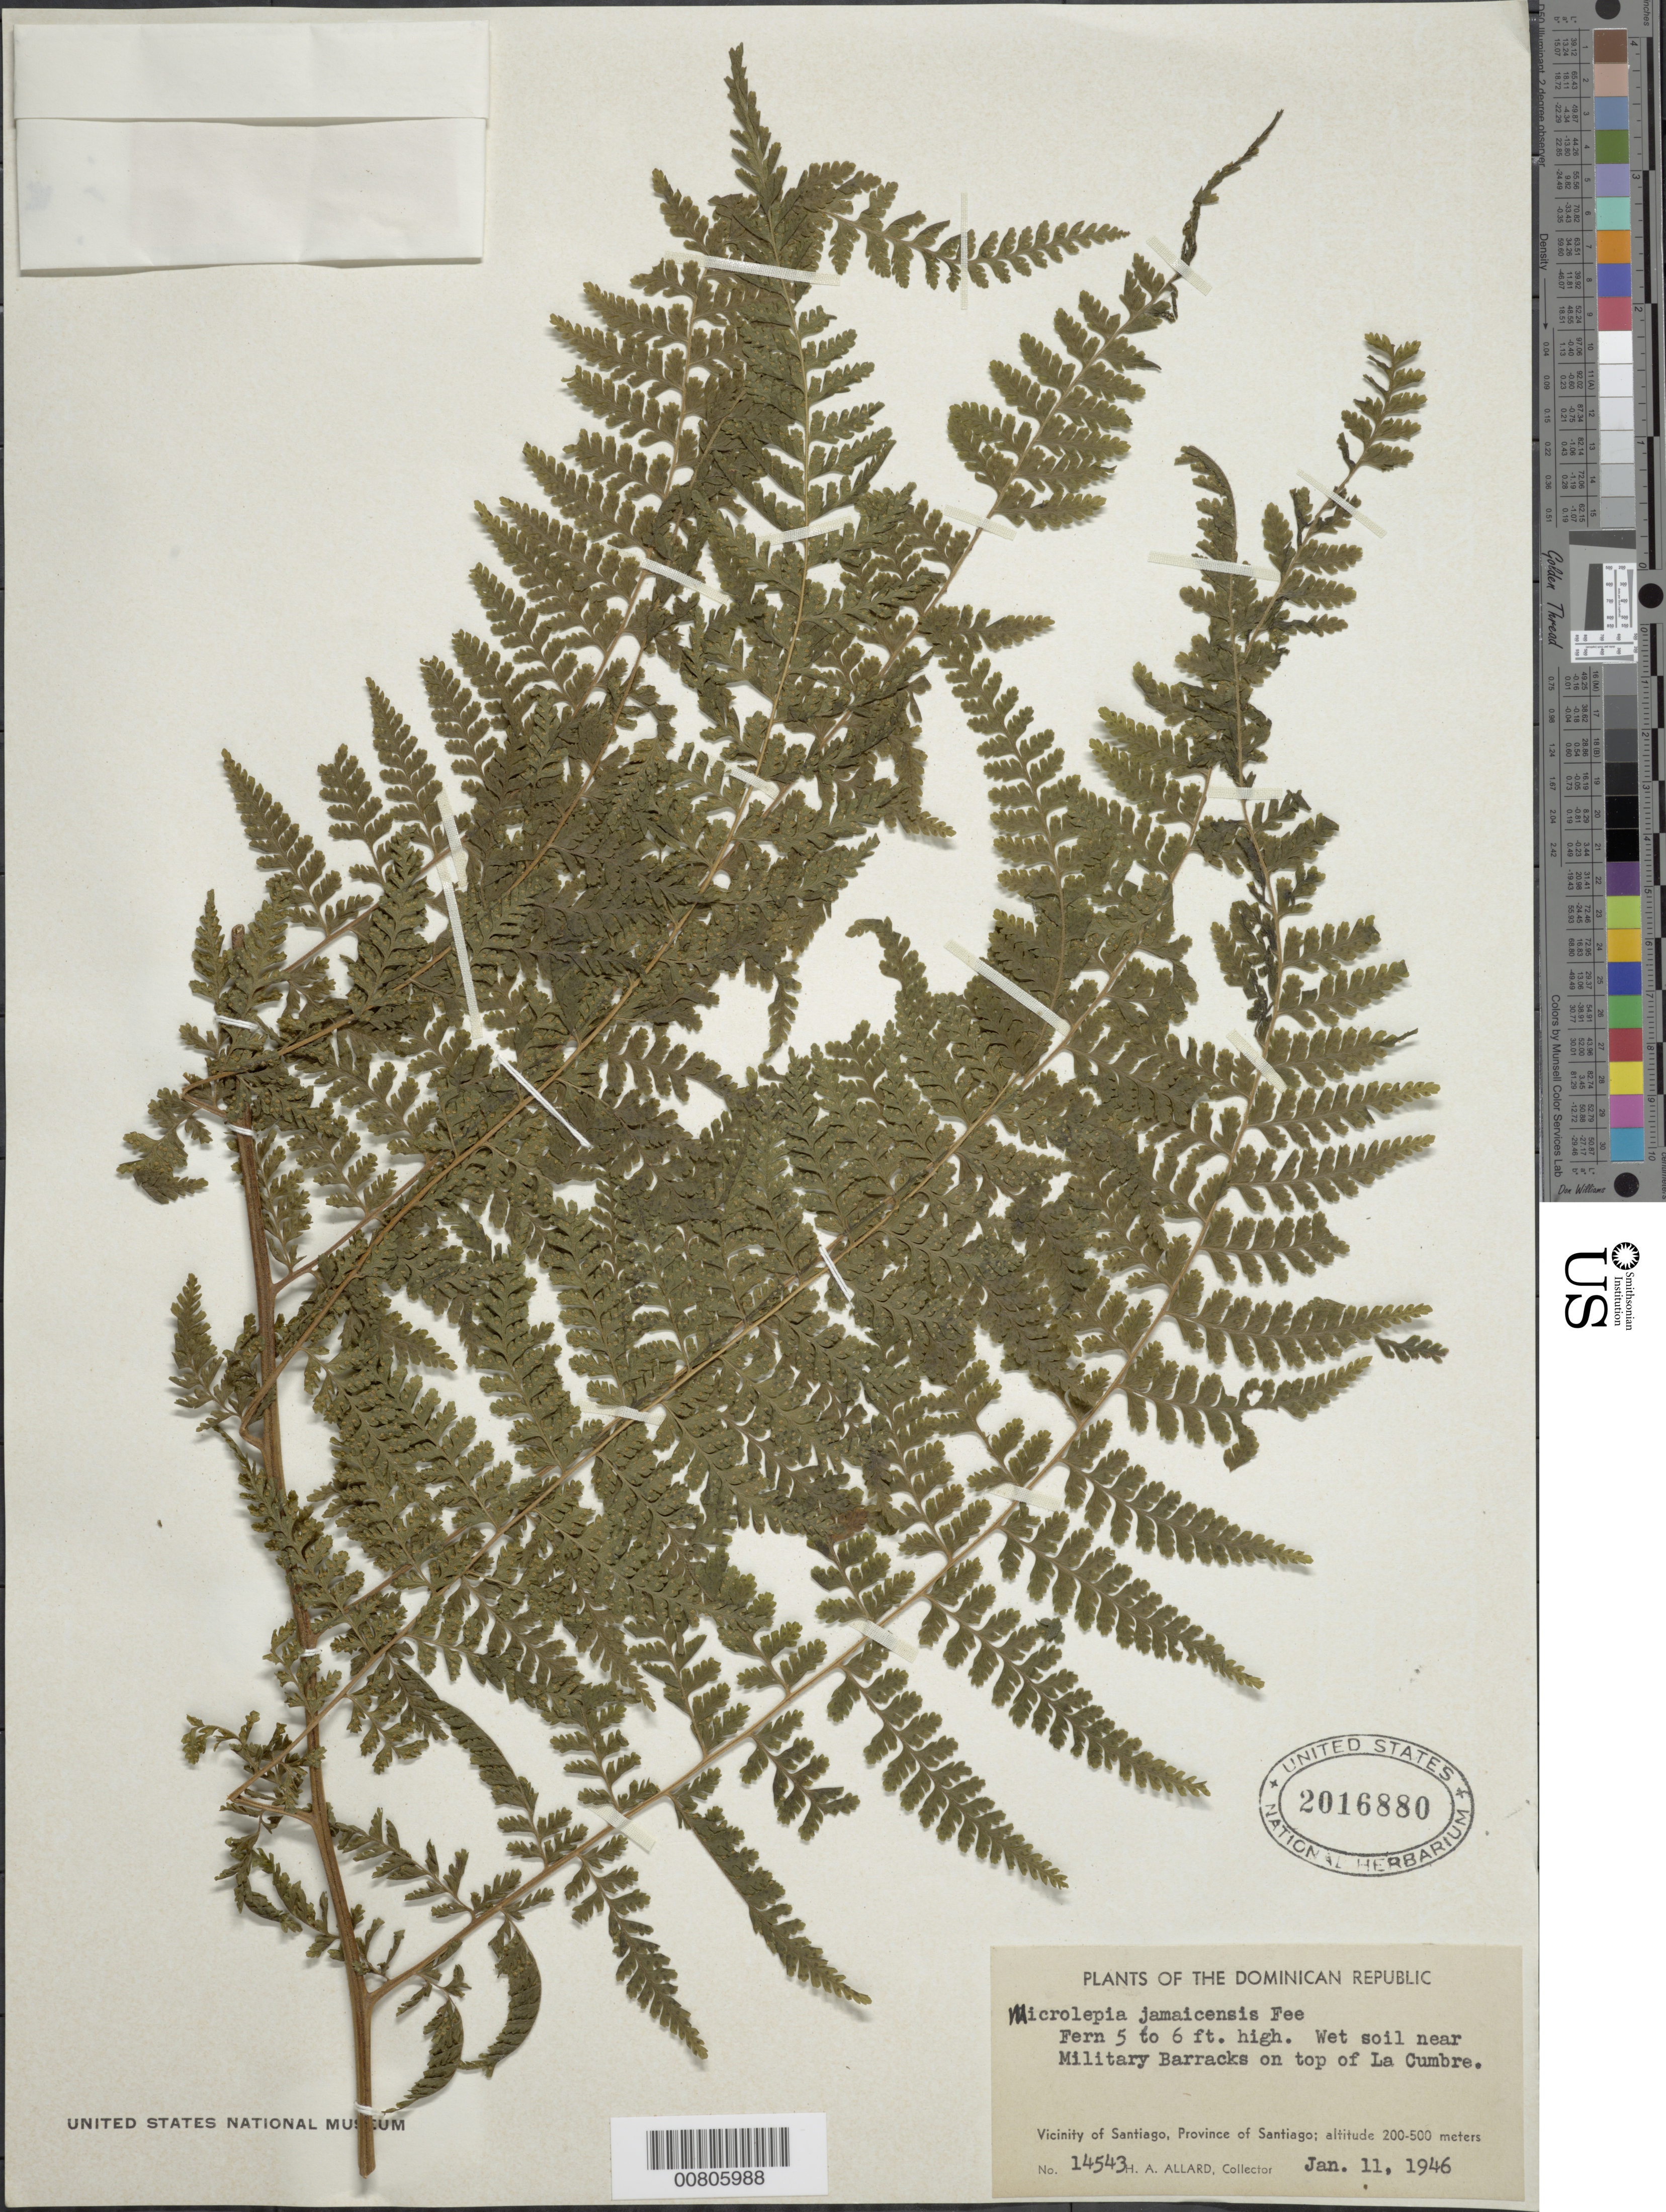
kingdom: Plantae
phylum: Tracheophyta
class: Polypodiopsida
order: Polypodiales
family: Dennstaedtiaceae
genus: Microlepia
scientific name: Microlepia jamaicensis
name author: (Hook.) Fée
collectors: H. A. Allard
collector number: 14543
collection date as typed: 11 Jan 1946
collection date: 1946-01-11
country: Dominican Republic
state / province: Santiago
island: Hispaniola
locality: La Cumbre, Military Barracks at top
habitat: Wet soil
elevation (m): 200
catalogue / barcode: US 2016880